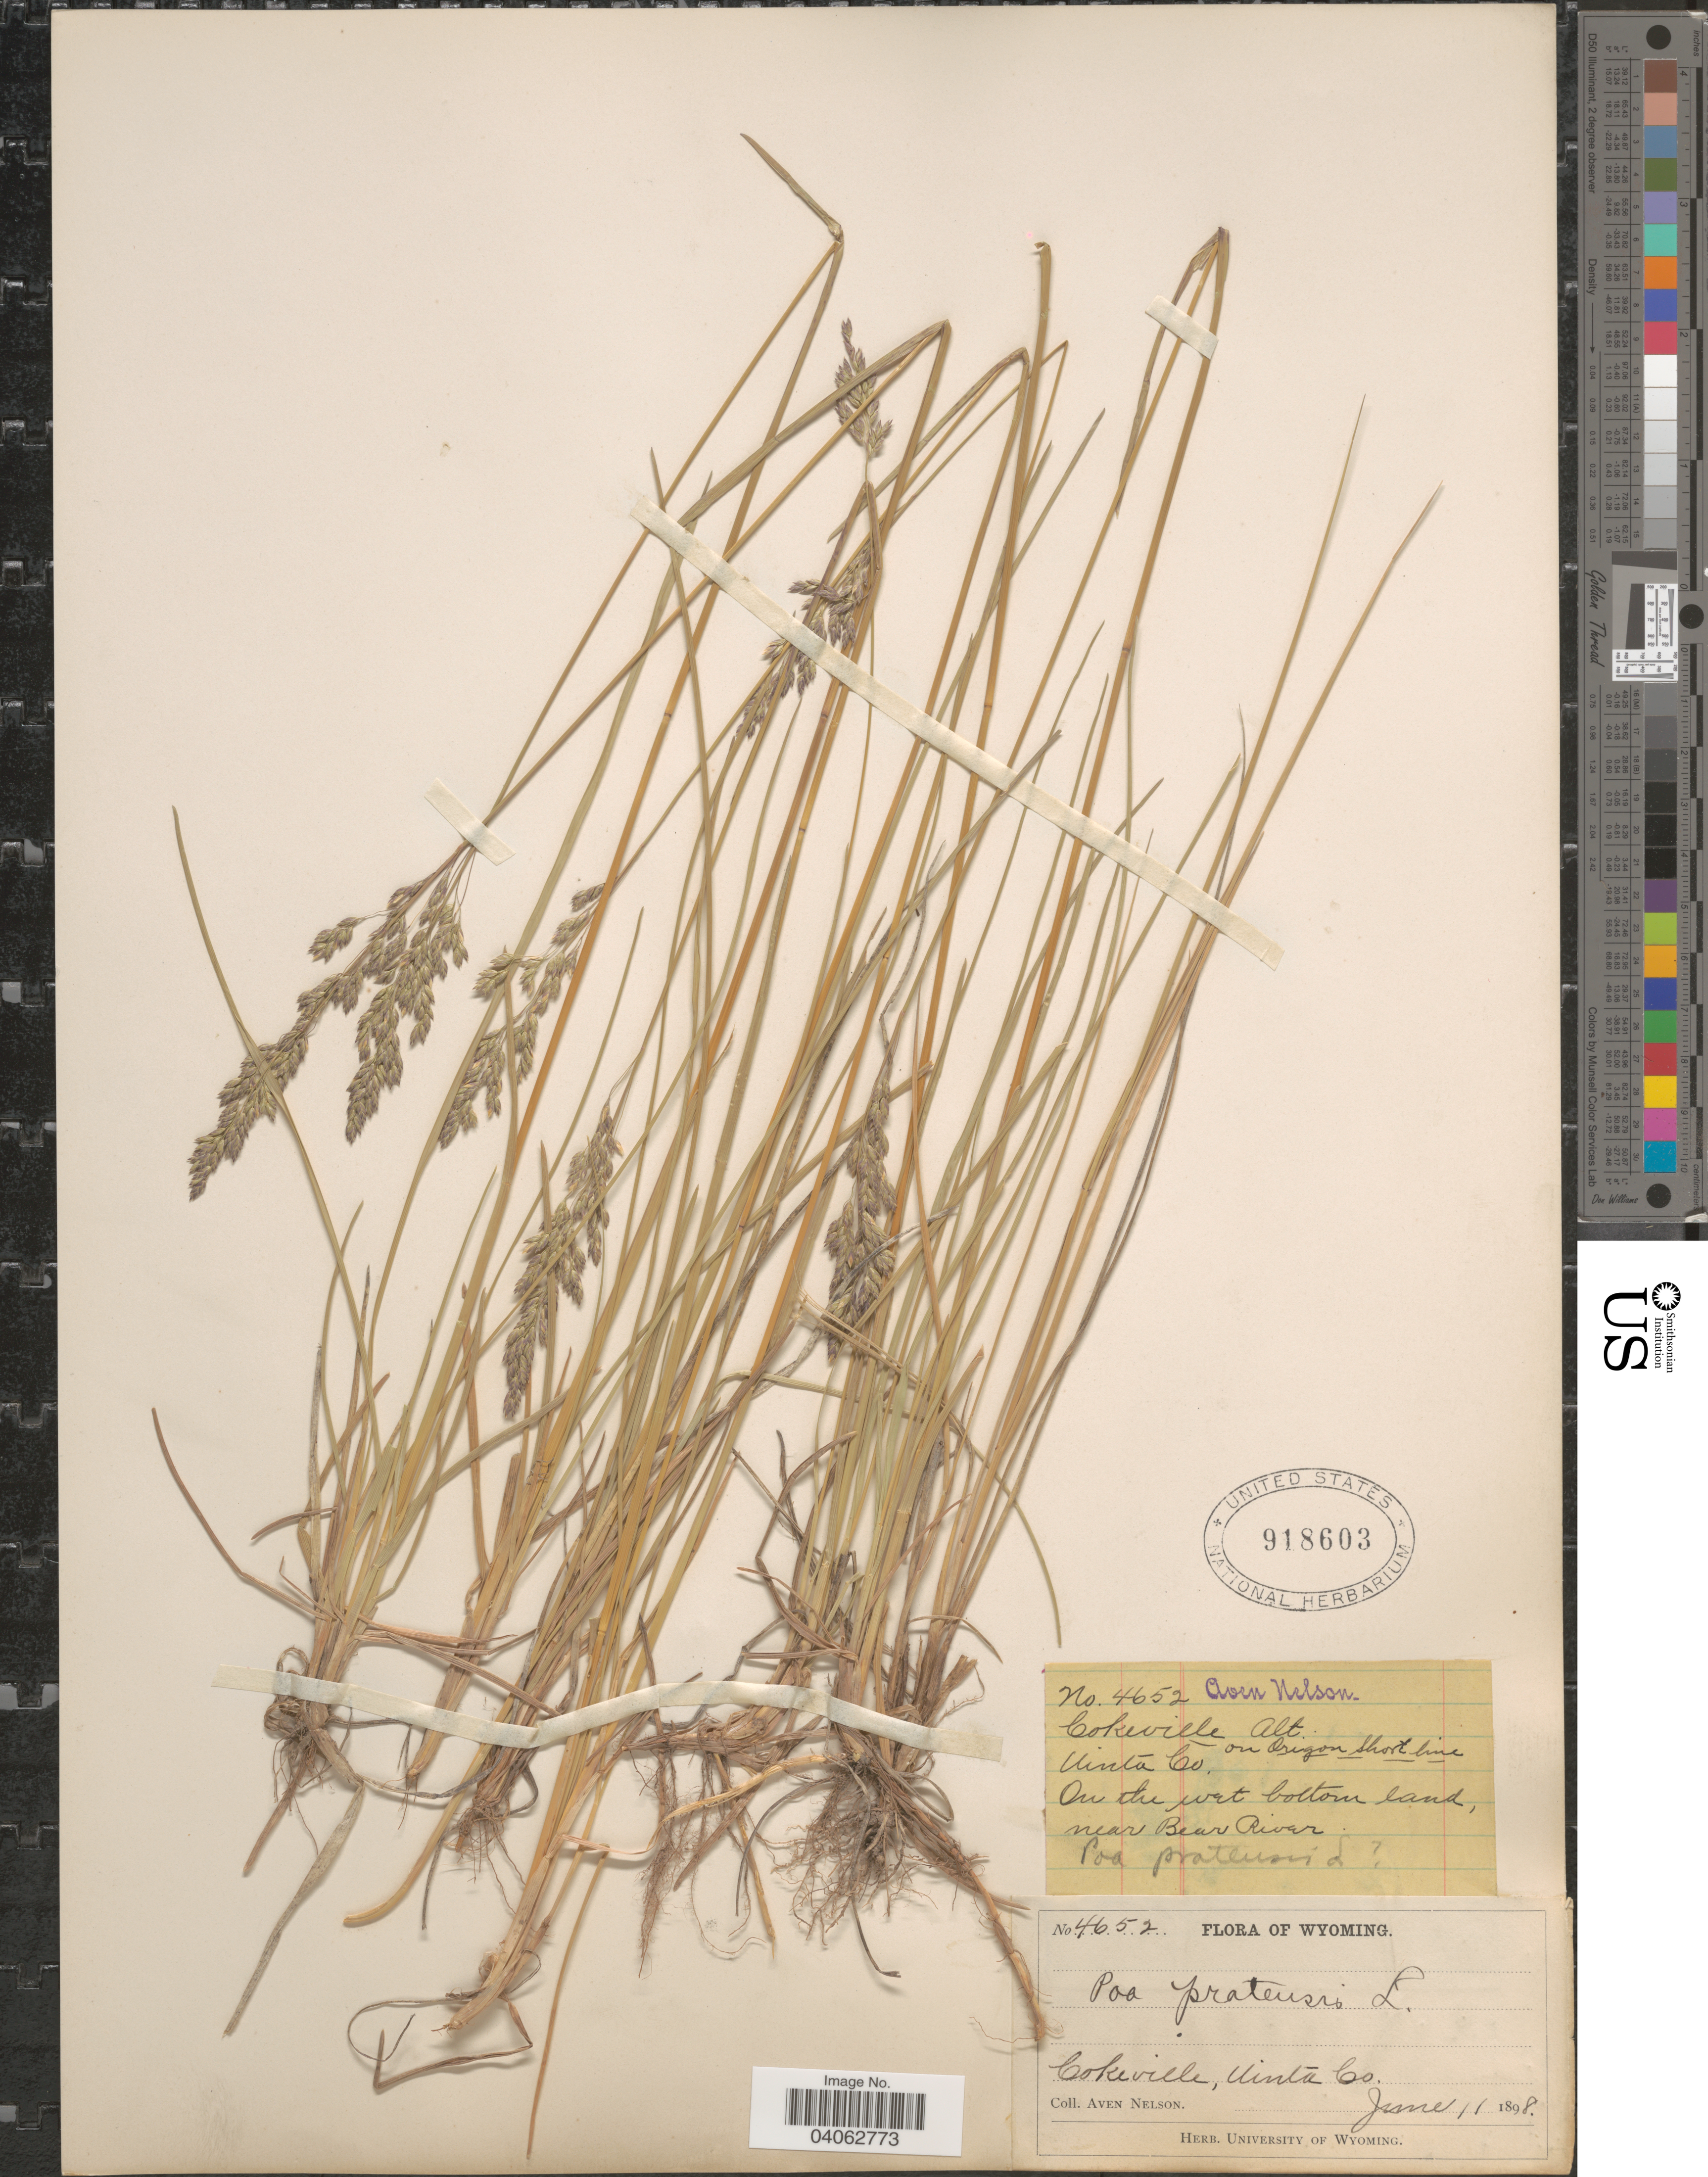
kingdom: Plantae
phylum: Tracheophyta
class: Liliopsida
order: Poales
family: Poaceae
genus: Poa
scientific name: Poa pratensis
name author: L.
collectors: A. Nelson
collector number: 4652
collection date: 1898-06-11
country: United States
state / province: Wyoming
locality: Cokeville, Uinta Co. On the wet bottom land, near Bear River.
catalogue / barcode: US 918603